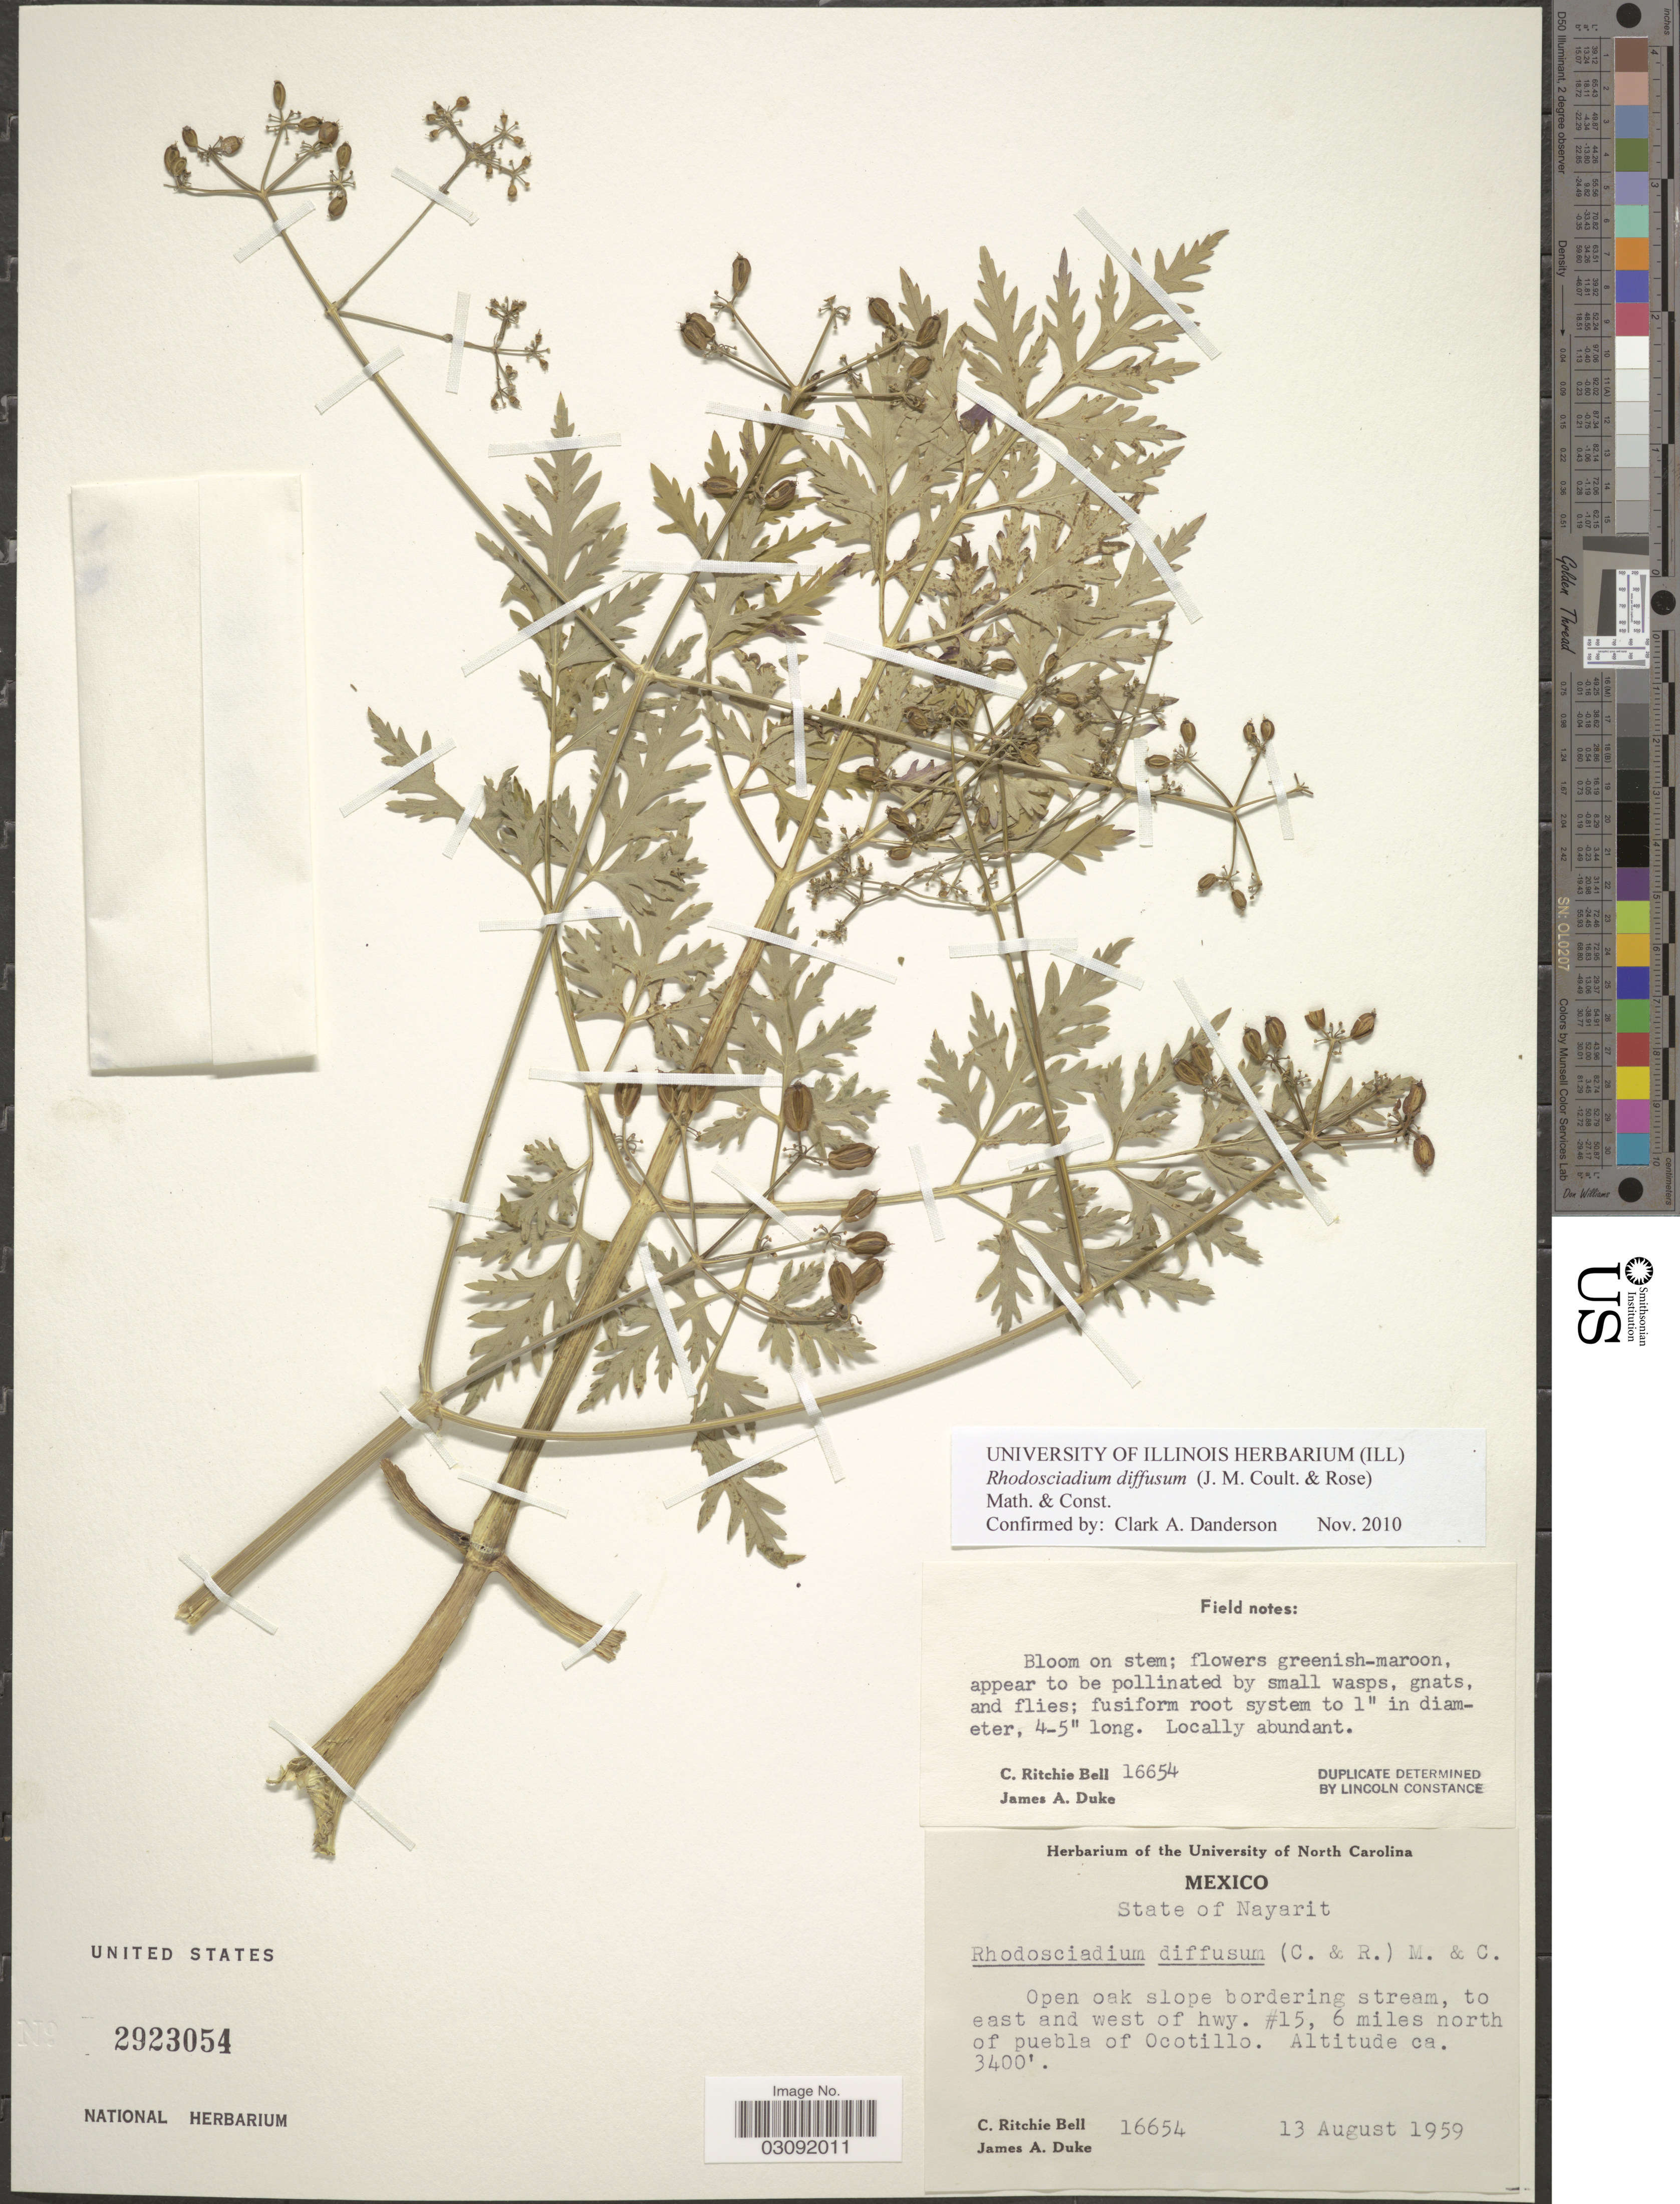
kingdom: Plantae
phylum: Tracheophyta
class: Magnoliopsida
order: Apiales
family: Apiaceae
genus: Rhodosciadium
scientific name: Rhodosciadium diffusum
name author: (J.M. Coult. & Rose) Mathias & Constance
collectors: C. R. Bell & J. A. Duke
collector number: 16654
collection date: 1959-08-13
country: Mexico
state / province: Nayarit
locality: Open oak slope bordering stream, to east and west of hwy. #15, 6 miles north of puebla of Ocotillo.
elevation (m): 1036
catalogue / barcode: US 2923054